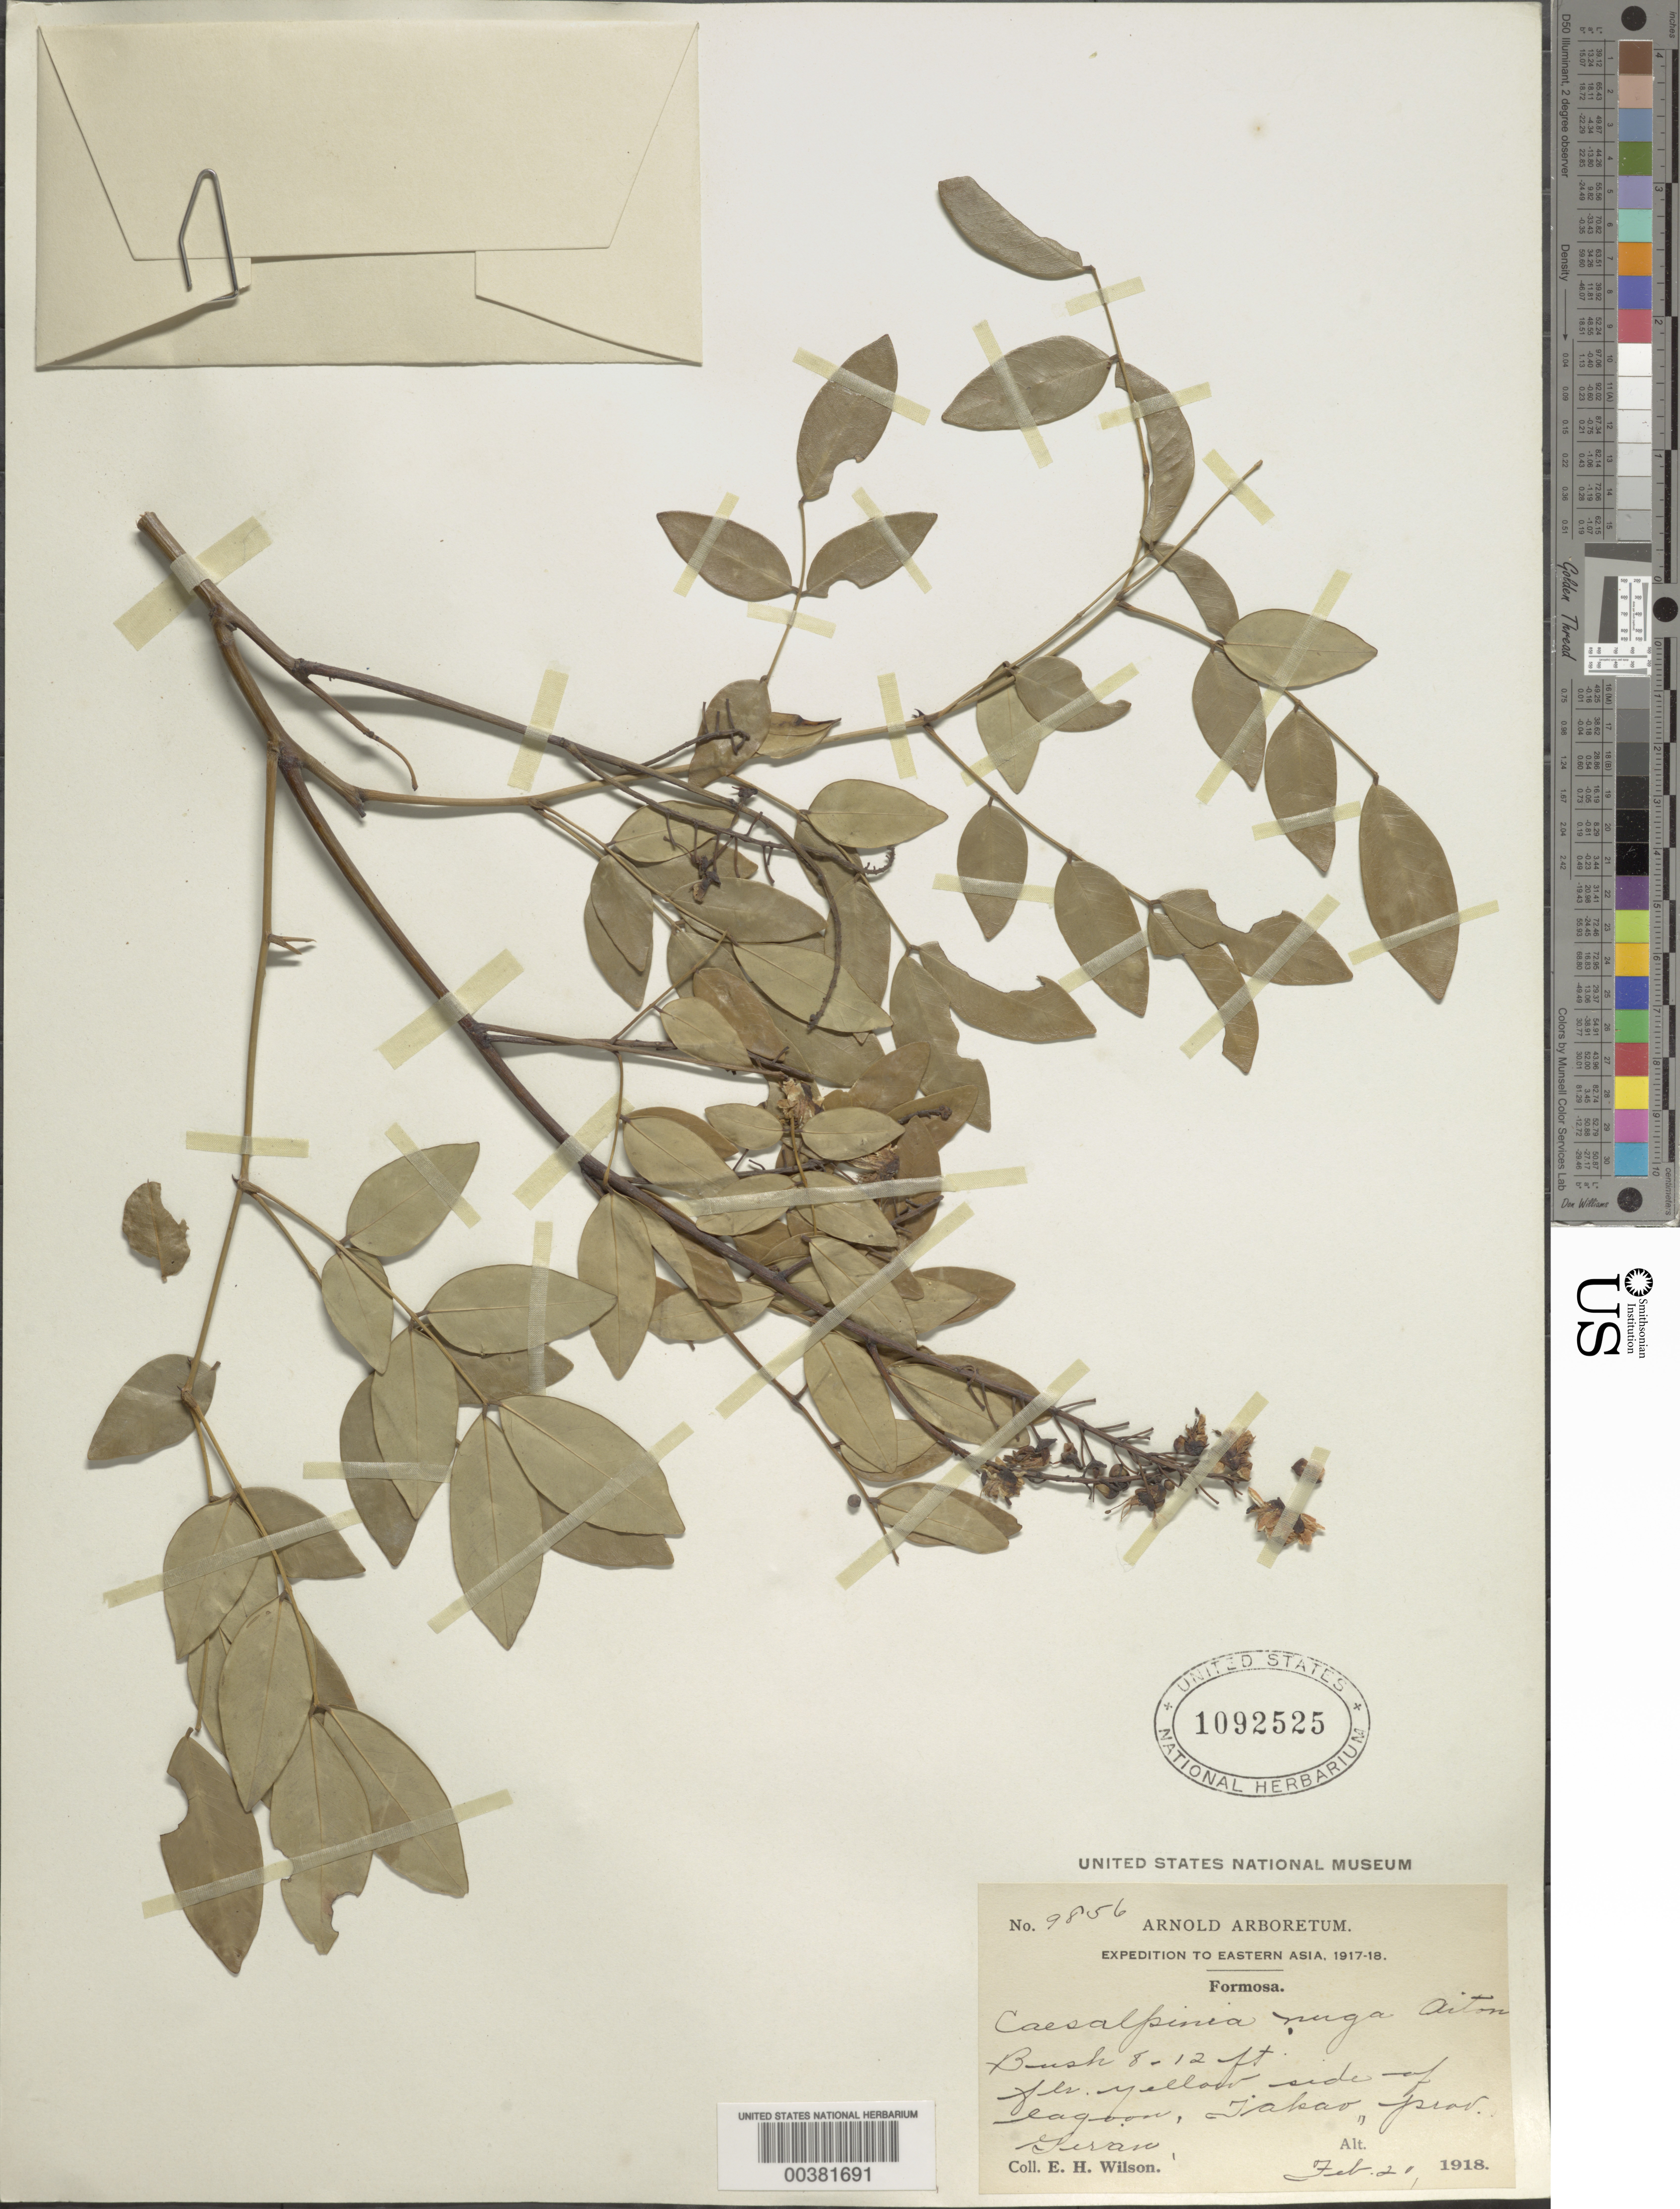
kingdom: Plantae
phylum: Tracheophyta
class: Magnoliopsida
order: Fabales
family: Fabaceae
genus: Ticanto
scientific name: Ticanto crista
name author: (L.) R. Clark & Gagnon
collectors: E. H. Wilson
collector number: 9856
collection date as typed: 21 Feb 1918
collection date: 1918-02-21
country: Taiwan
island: Taiwan [Formosa]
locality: Gerian prov.; takao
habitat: Side of lagoon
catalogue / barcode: US 1092525